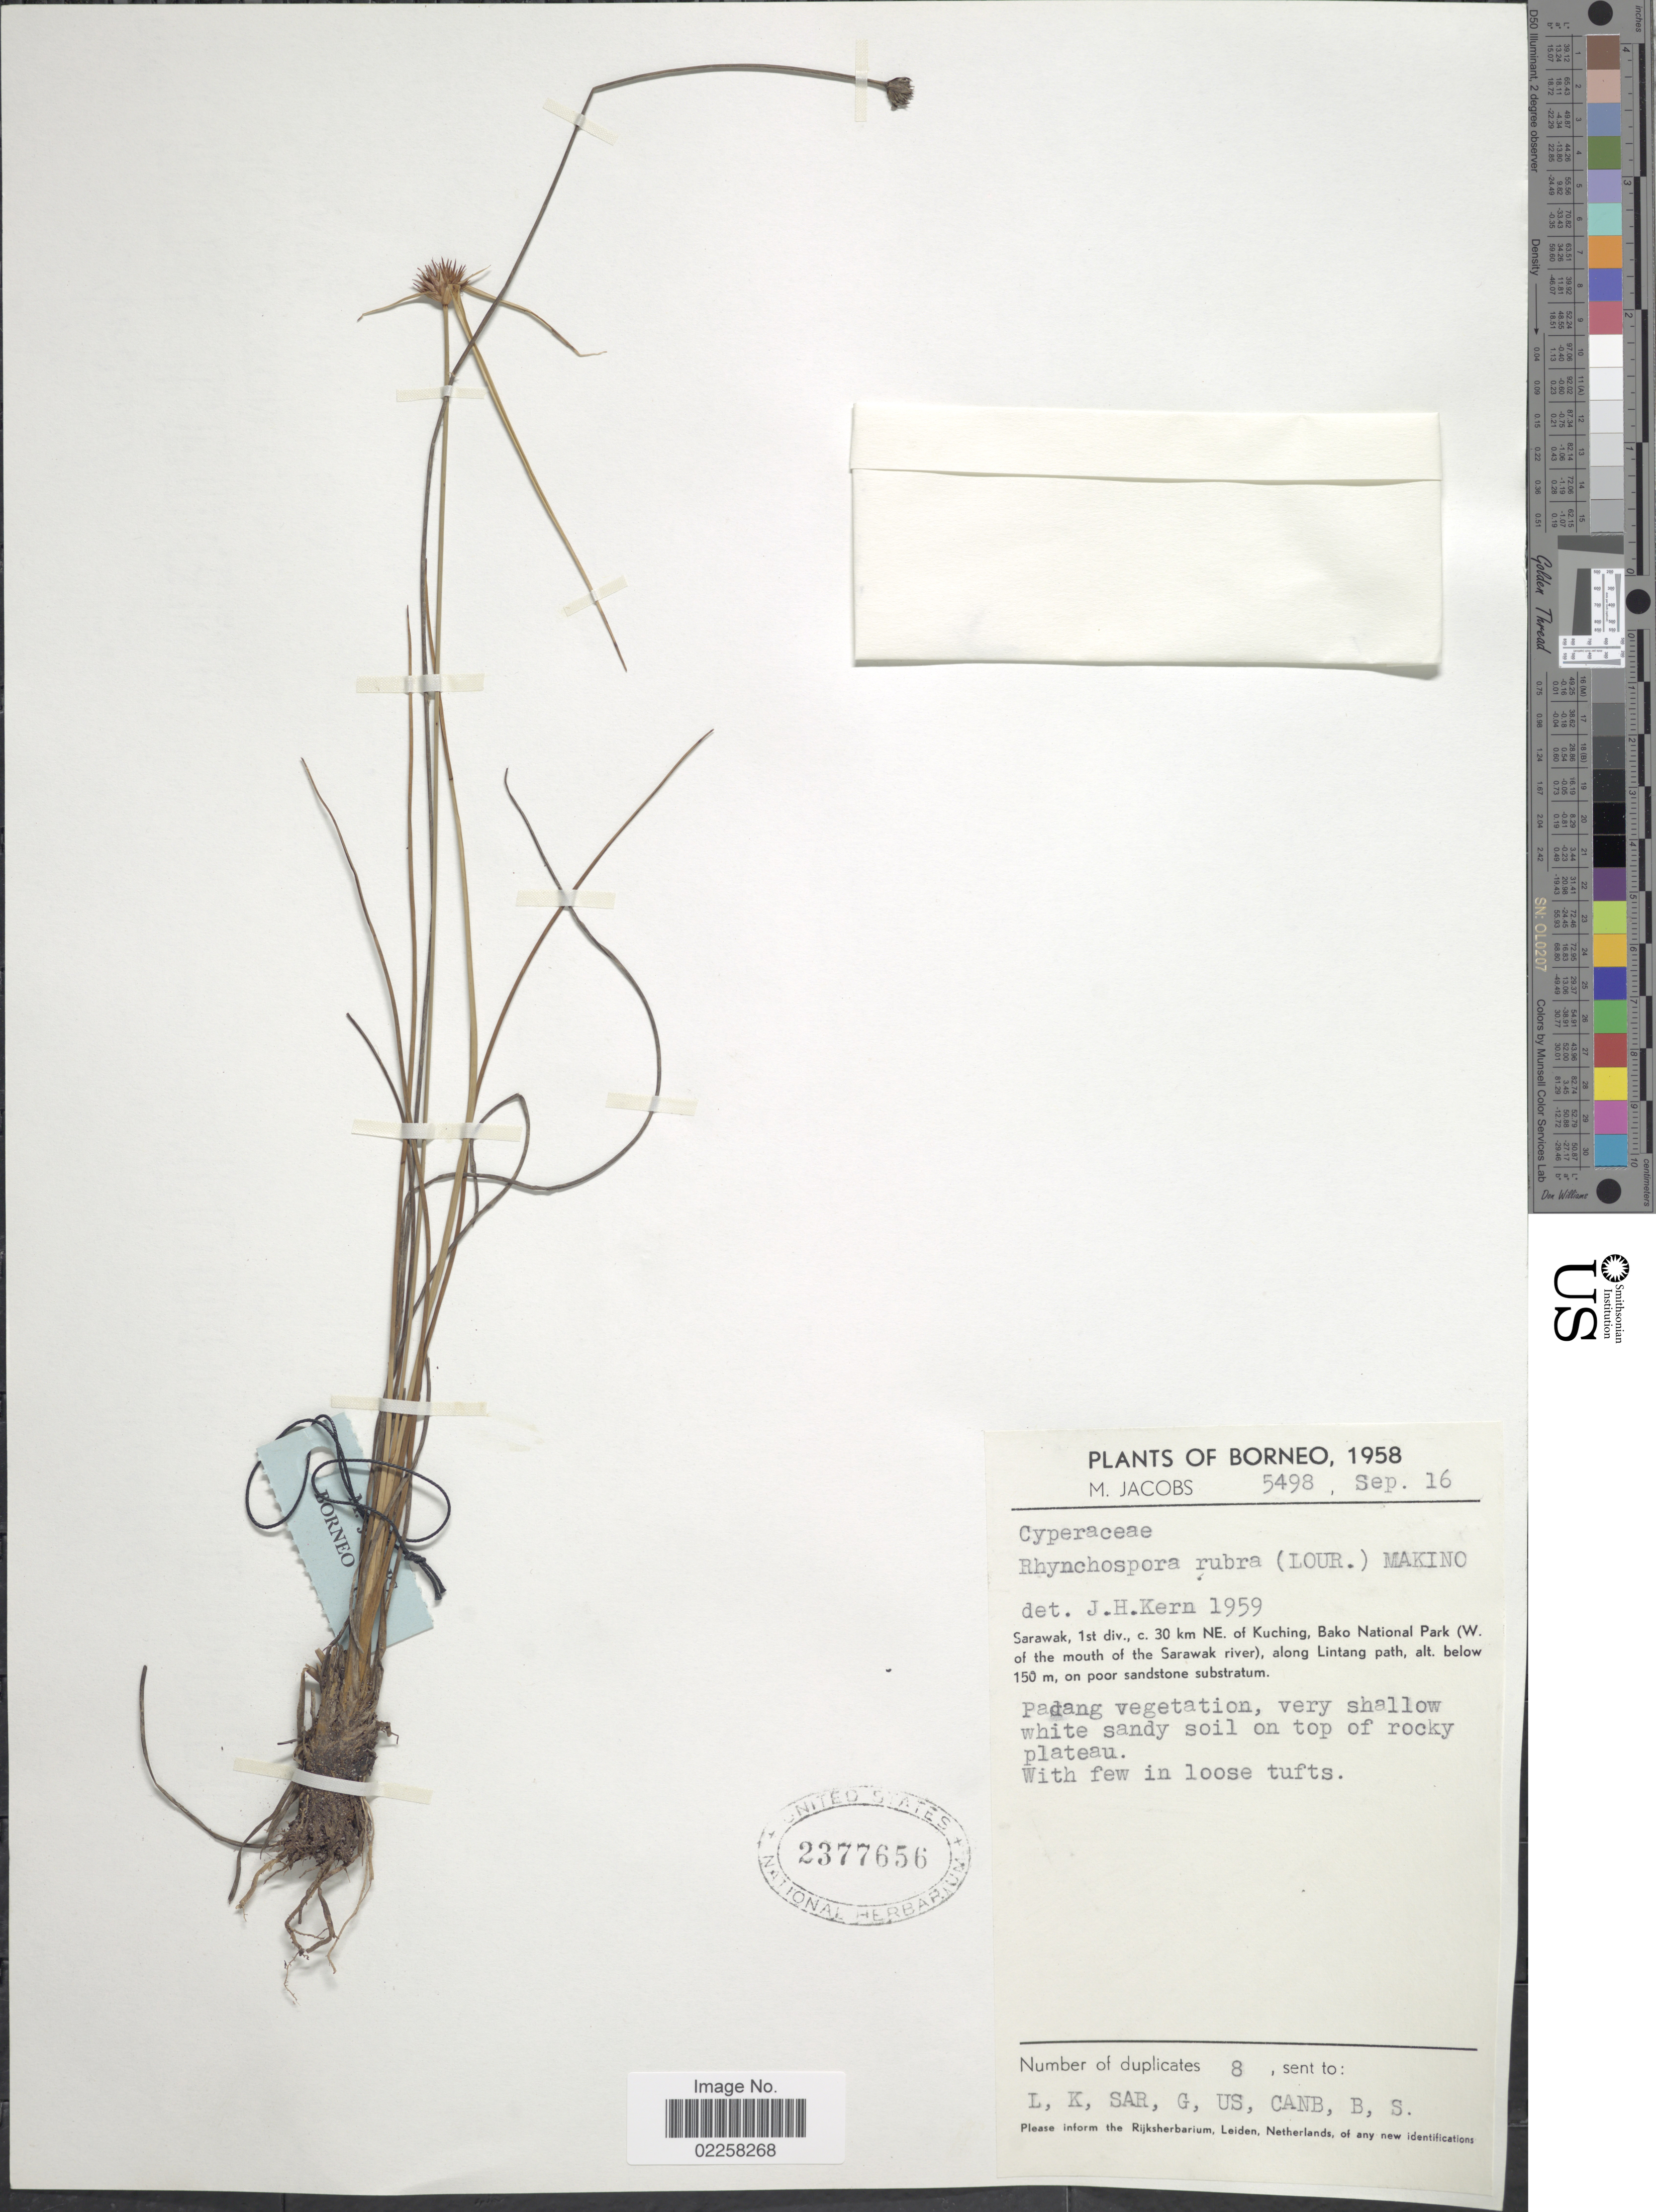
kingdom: Plantae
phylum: Tracheophyta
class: Liliopsida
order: Poales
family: Cyperaceae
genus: Rhynchospora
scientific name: Rhynchospora rubra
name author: (Lour.) Makino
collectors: M. Jacobs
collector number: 5498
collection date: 1958-09-16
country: Malaysia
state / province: Sarawak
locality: Borneo, 1st div., c. 30 km NE. of Kuching, Bako National Park (W. of the mouth of the Sarawak river), along Lintang path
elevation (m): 150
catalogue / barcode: US 2377656